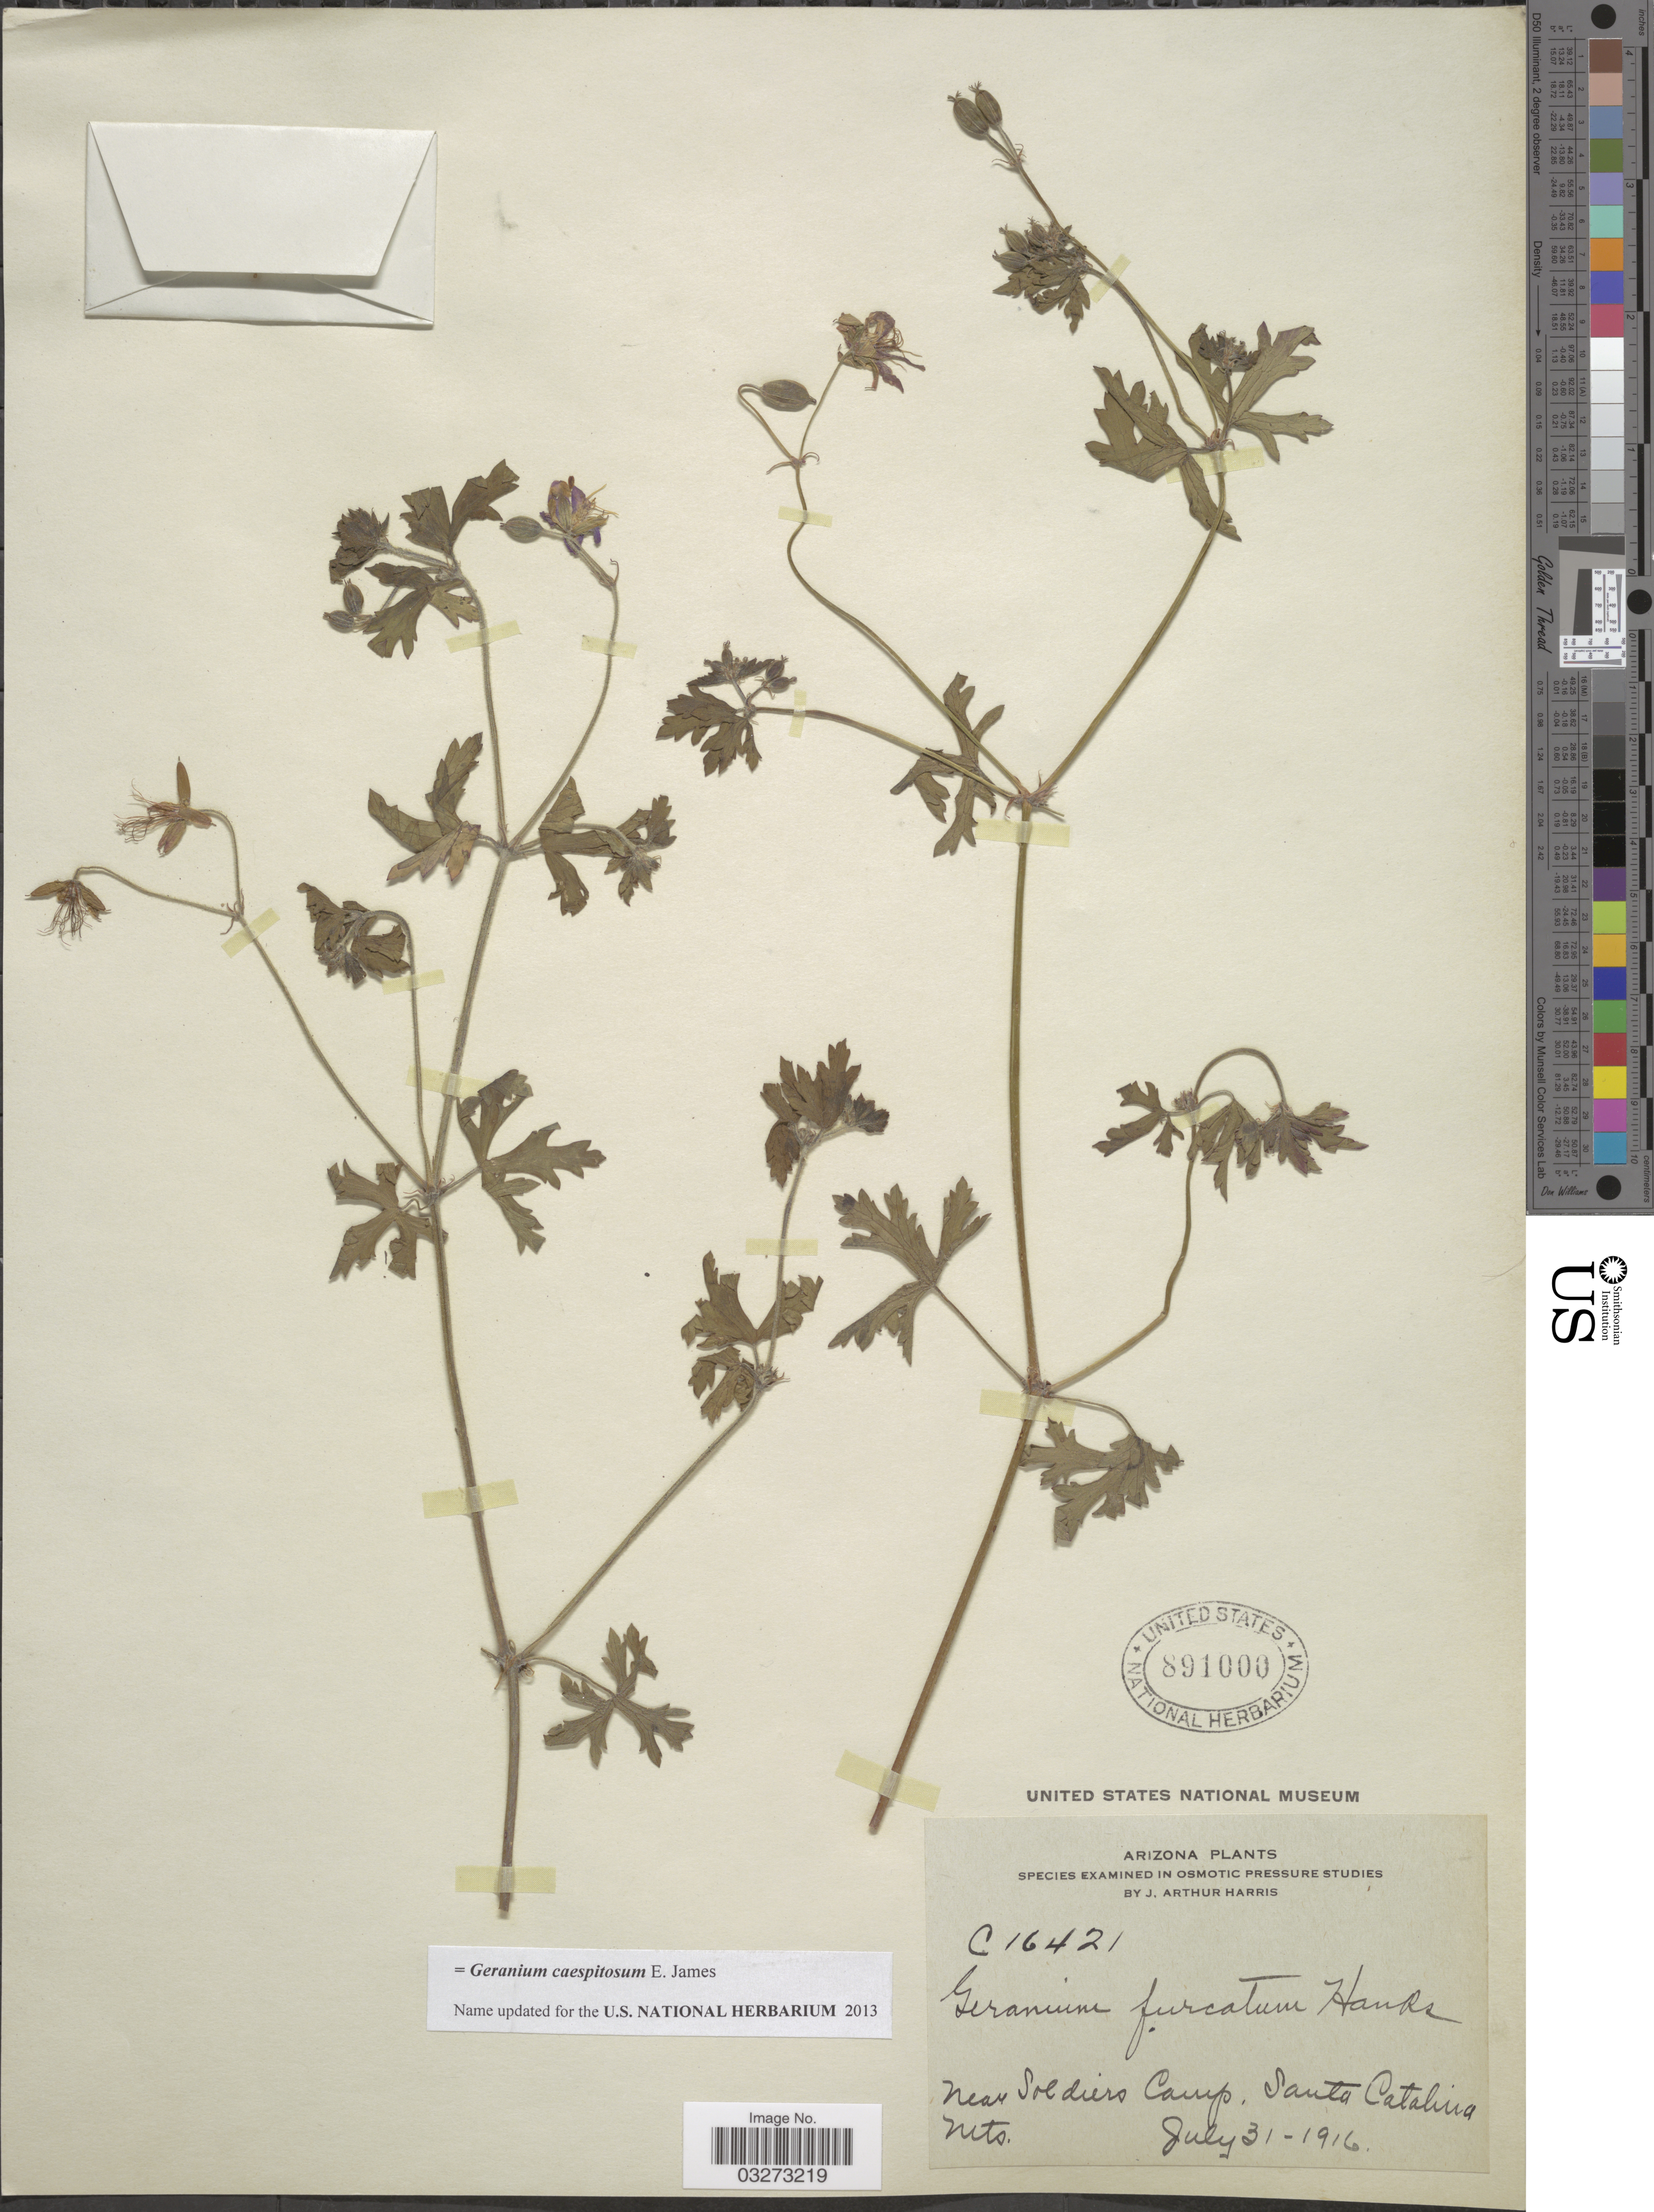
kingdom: Plantae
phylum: Tracheophyta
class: Magnoliopsida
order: Geraniales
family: Geraniaceae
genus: Geranium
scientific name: Geranium caespitosum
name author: E. James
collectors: J. A. Harris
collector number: C16421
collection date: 1916-07-31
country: United States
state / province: Arizona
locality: Near Soldiers Camp, Santa Catalina Mts.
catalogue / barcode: US 891000